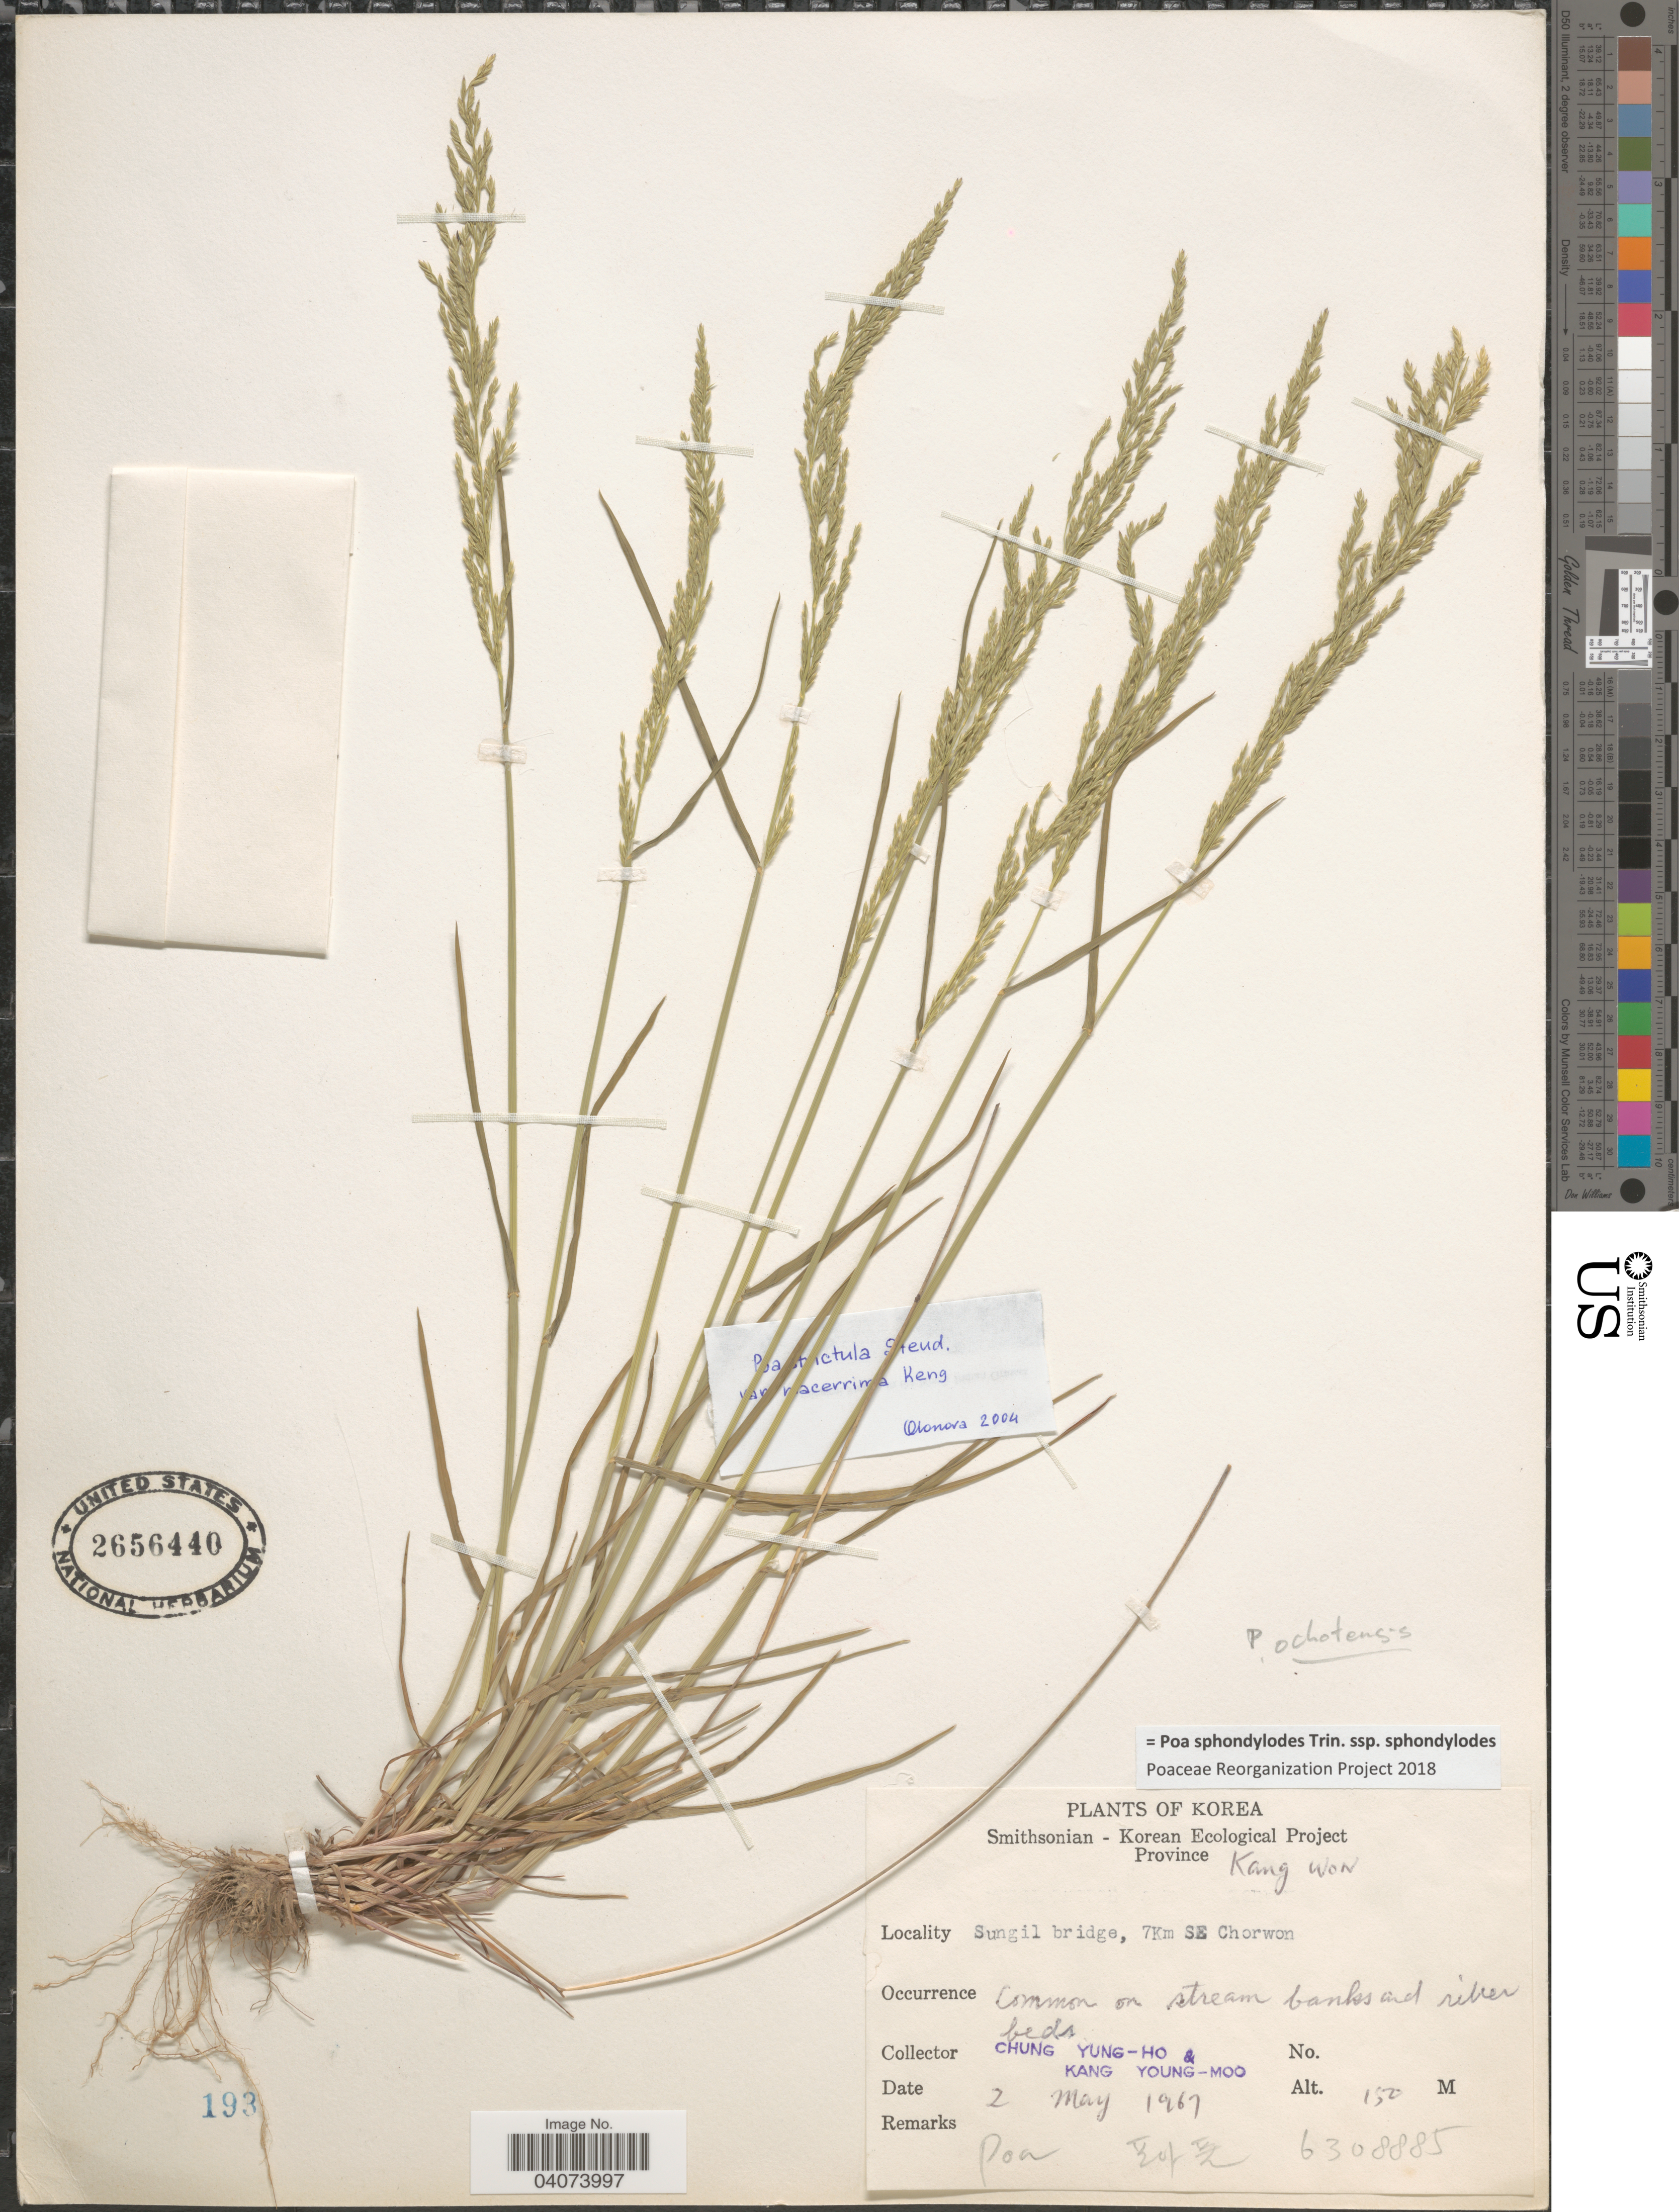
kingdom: Plantae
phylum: Tracheophyta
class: Liliopsida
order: Poales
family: Poaceae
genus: Poa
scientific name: Poa sphondylodes subsp. sphondylodes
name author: Trin.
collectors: C. Yung-Ho & K. Young-Moo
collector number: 6308885?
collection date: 1967-05-02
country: North Korea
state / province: Kangwon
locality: Sungil bridge, 7km SE Chorwon. Common on stream banks and river beds.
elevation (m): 150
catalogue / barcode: US 2656440